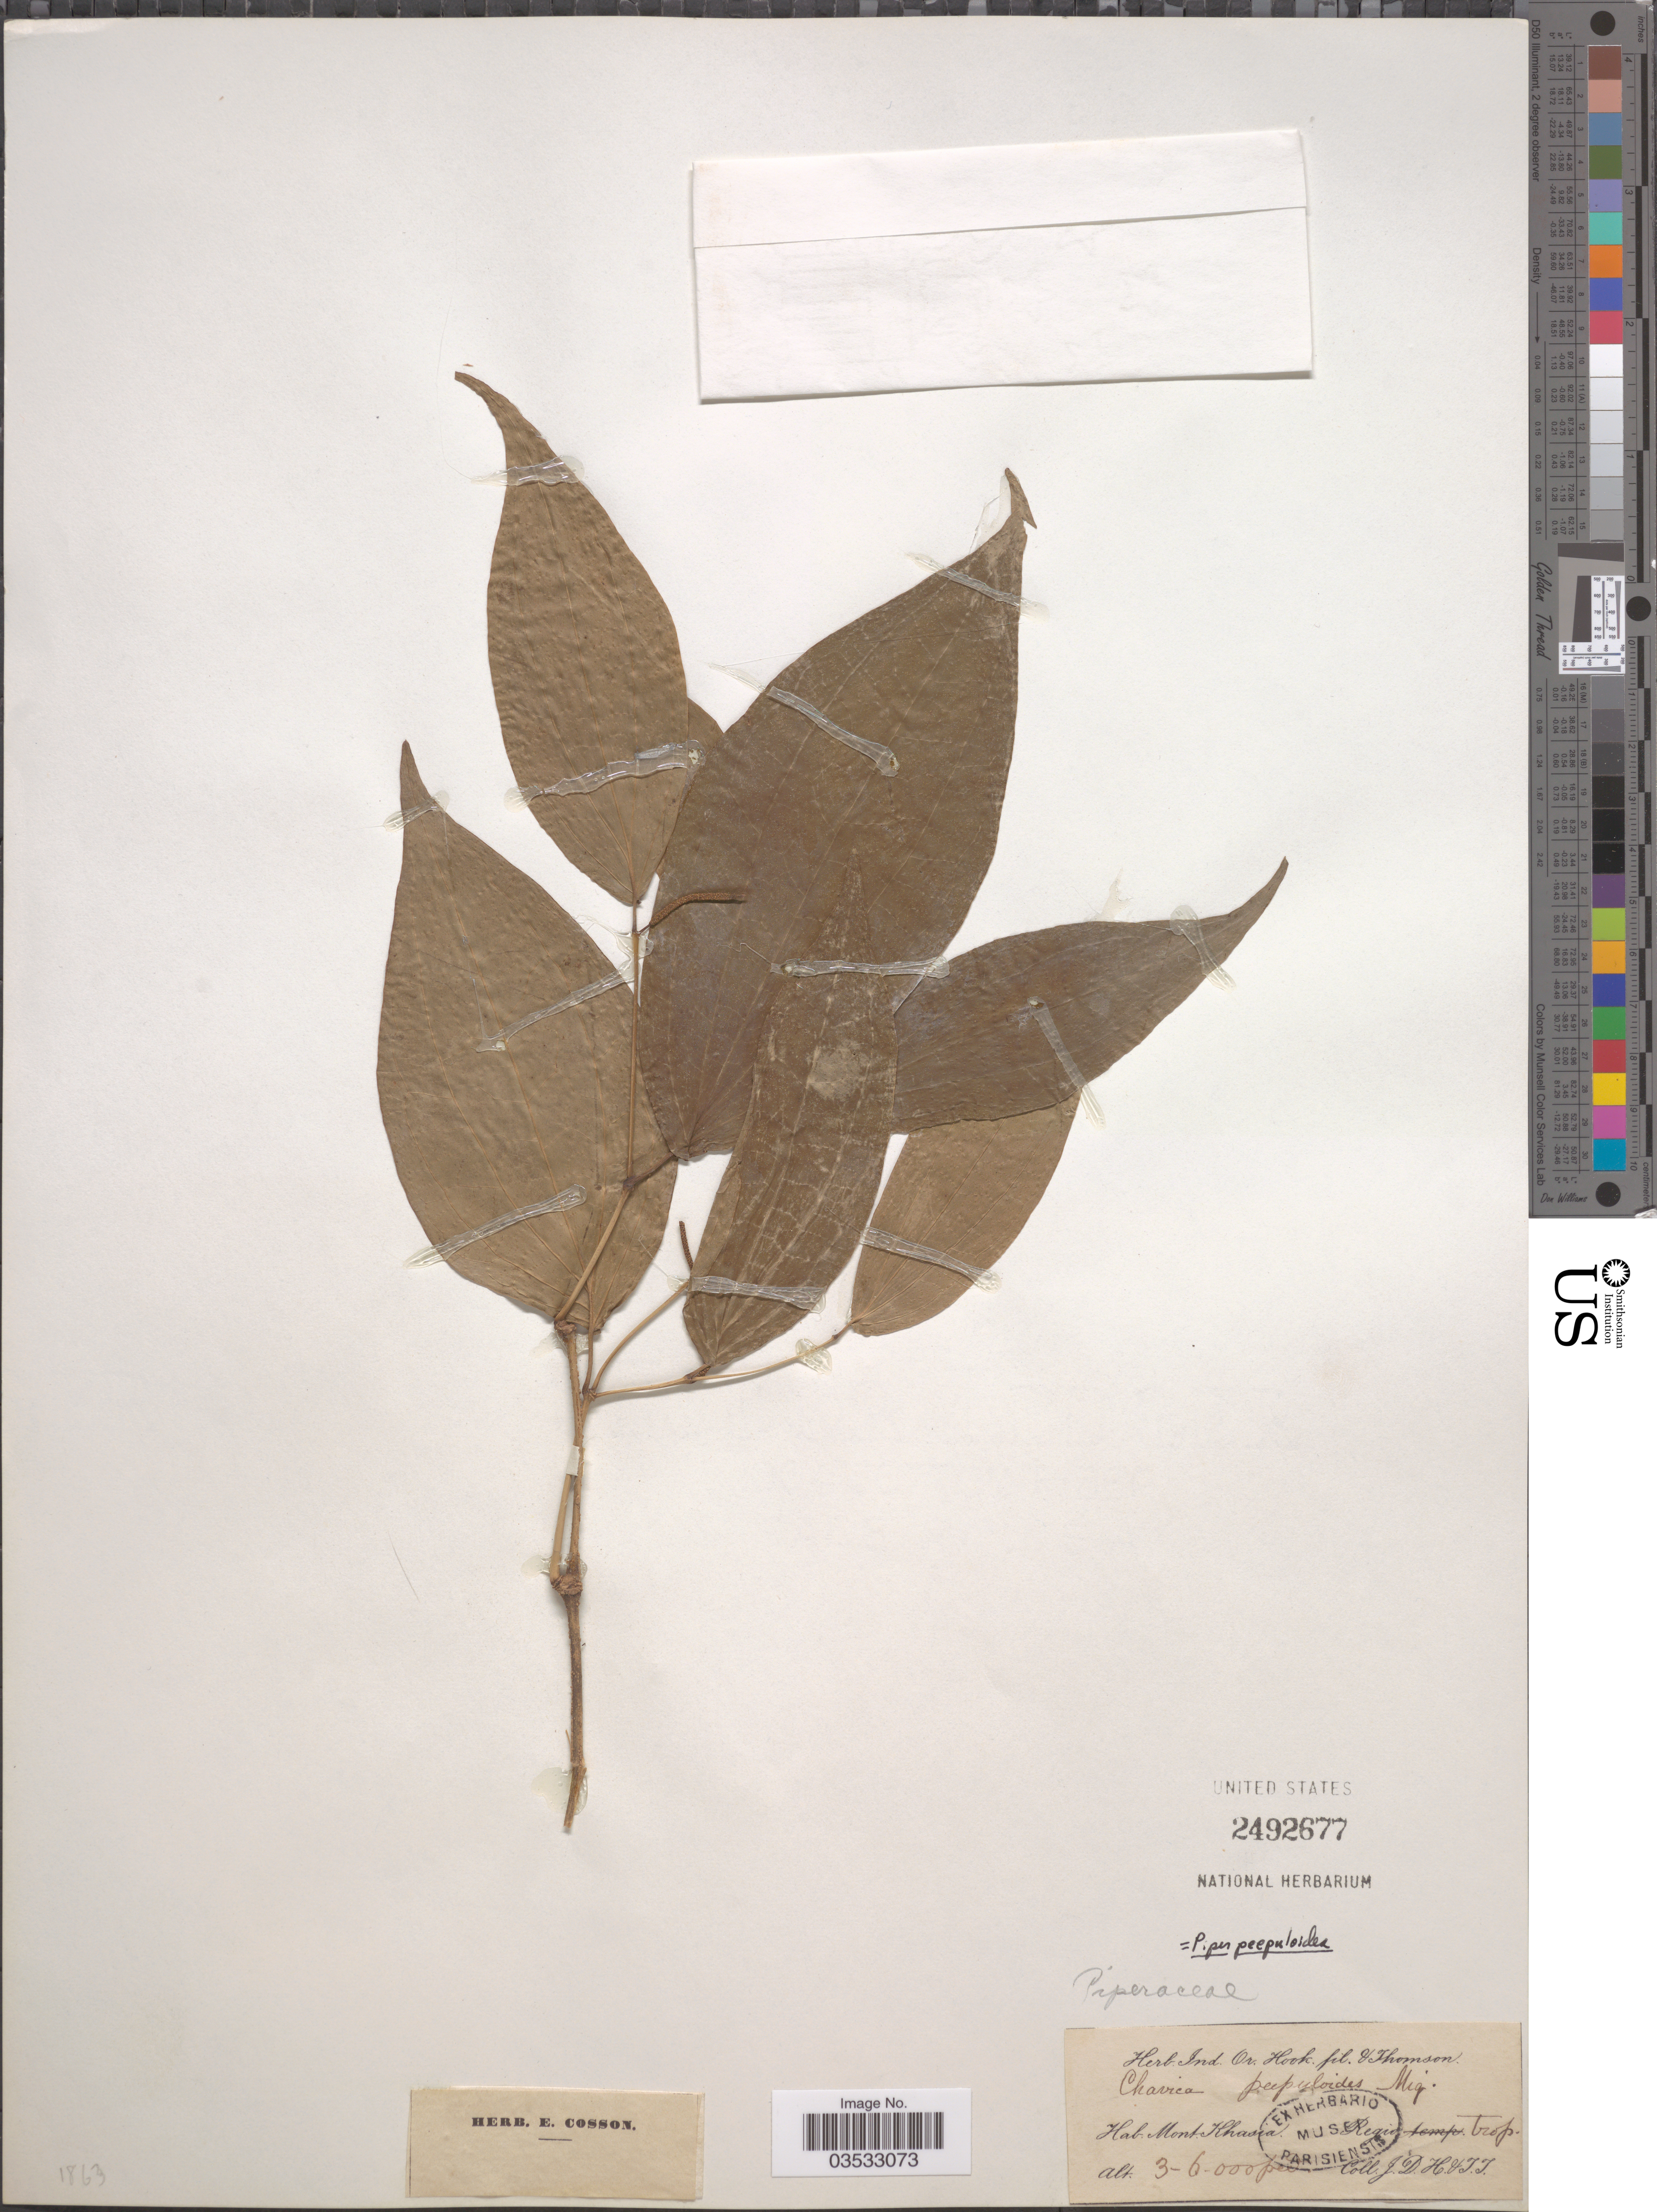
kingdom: Plantae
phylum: Tracheophyta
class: Magnoliopsida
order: Piperales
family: Piperaceae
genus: Piper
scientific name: Piper peepuloides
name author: Roxb.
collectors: J. D. Hooker & T. Thomson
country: India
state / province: Meghalaya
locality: Mont. Khasia. Regio Trop.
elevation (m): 914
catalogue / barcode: US 2492677